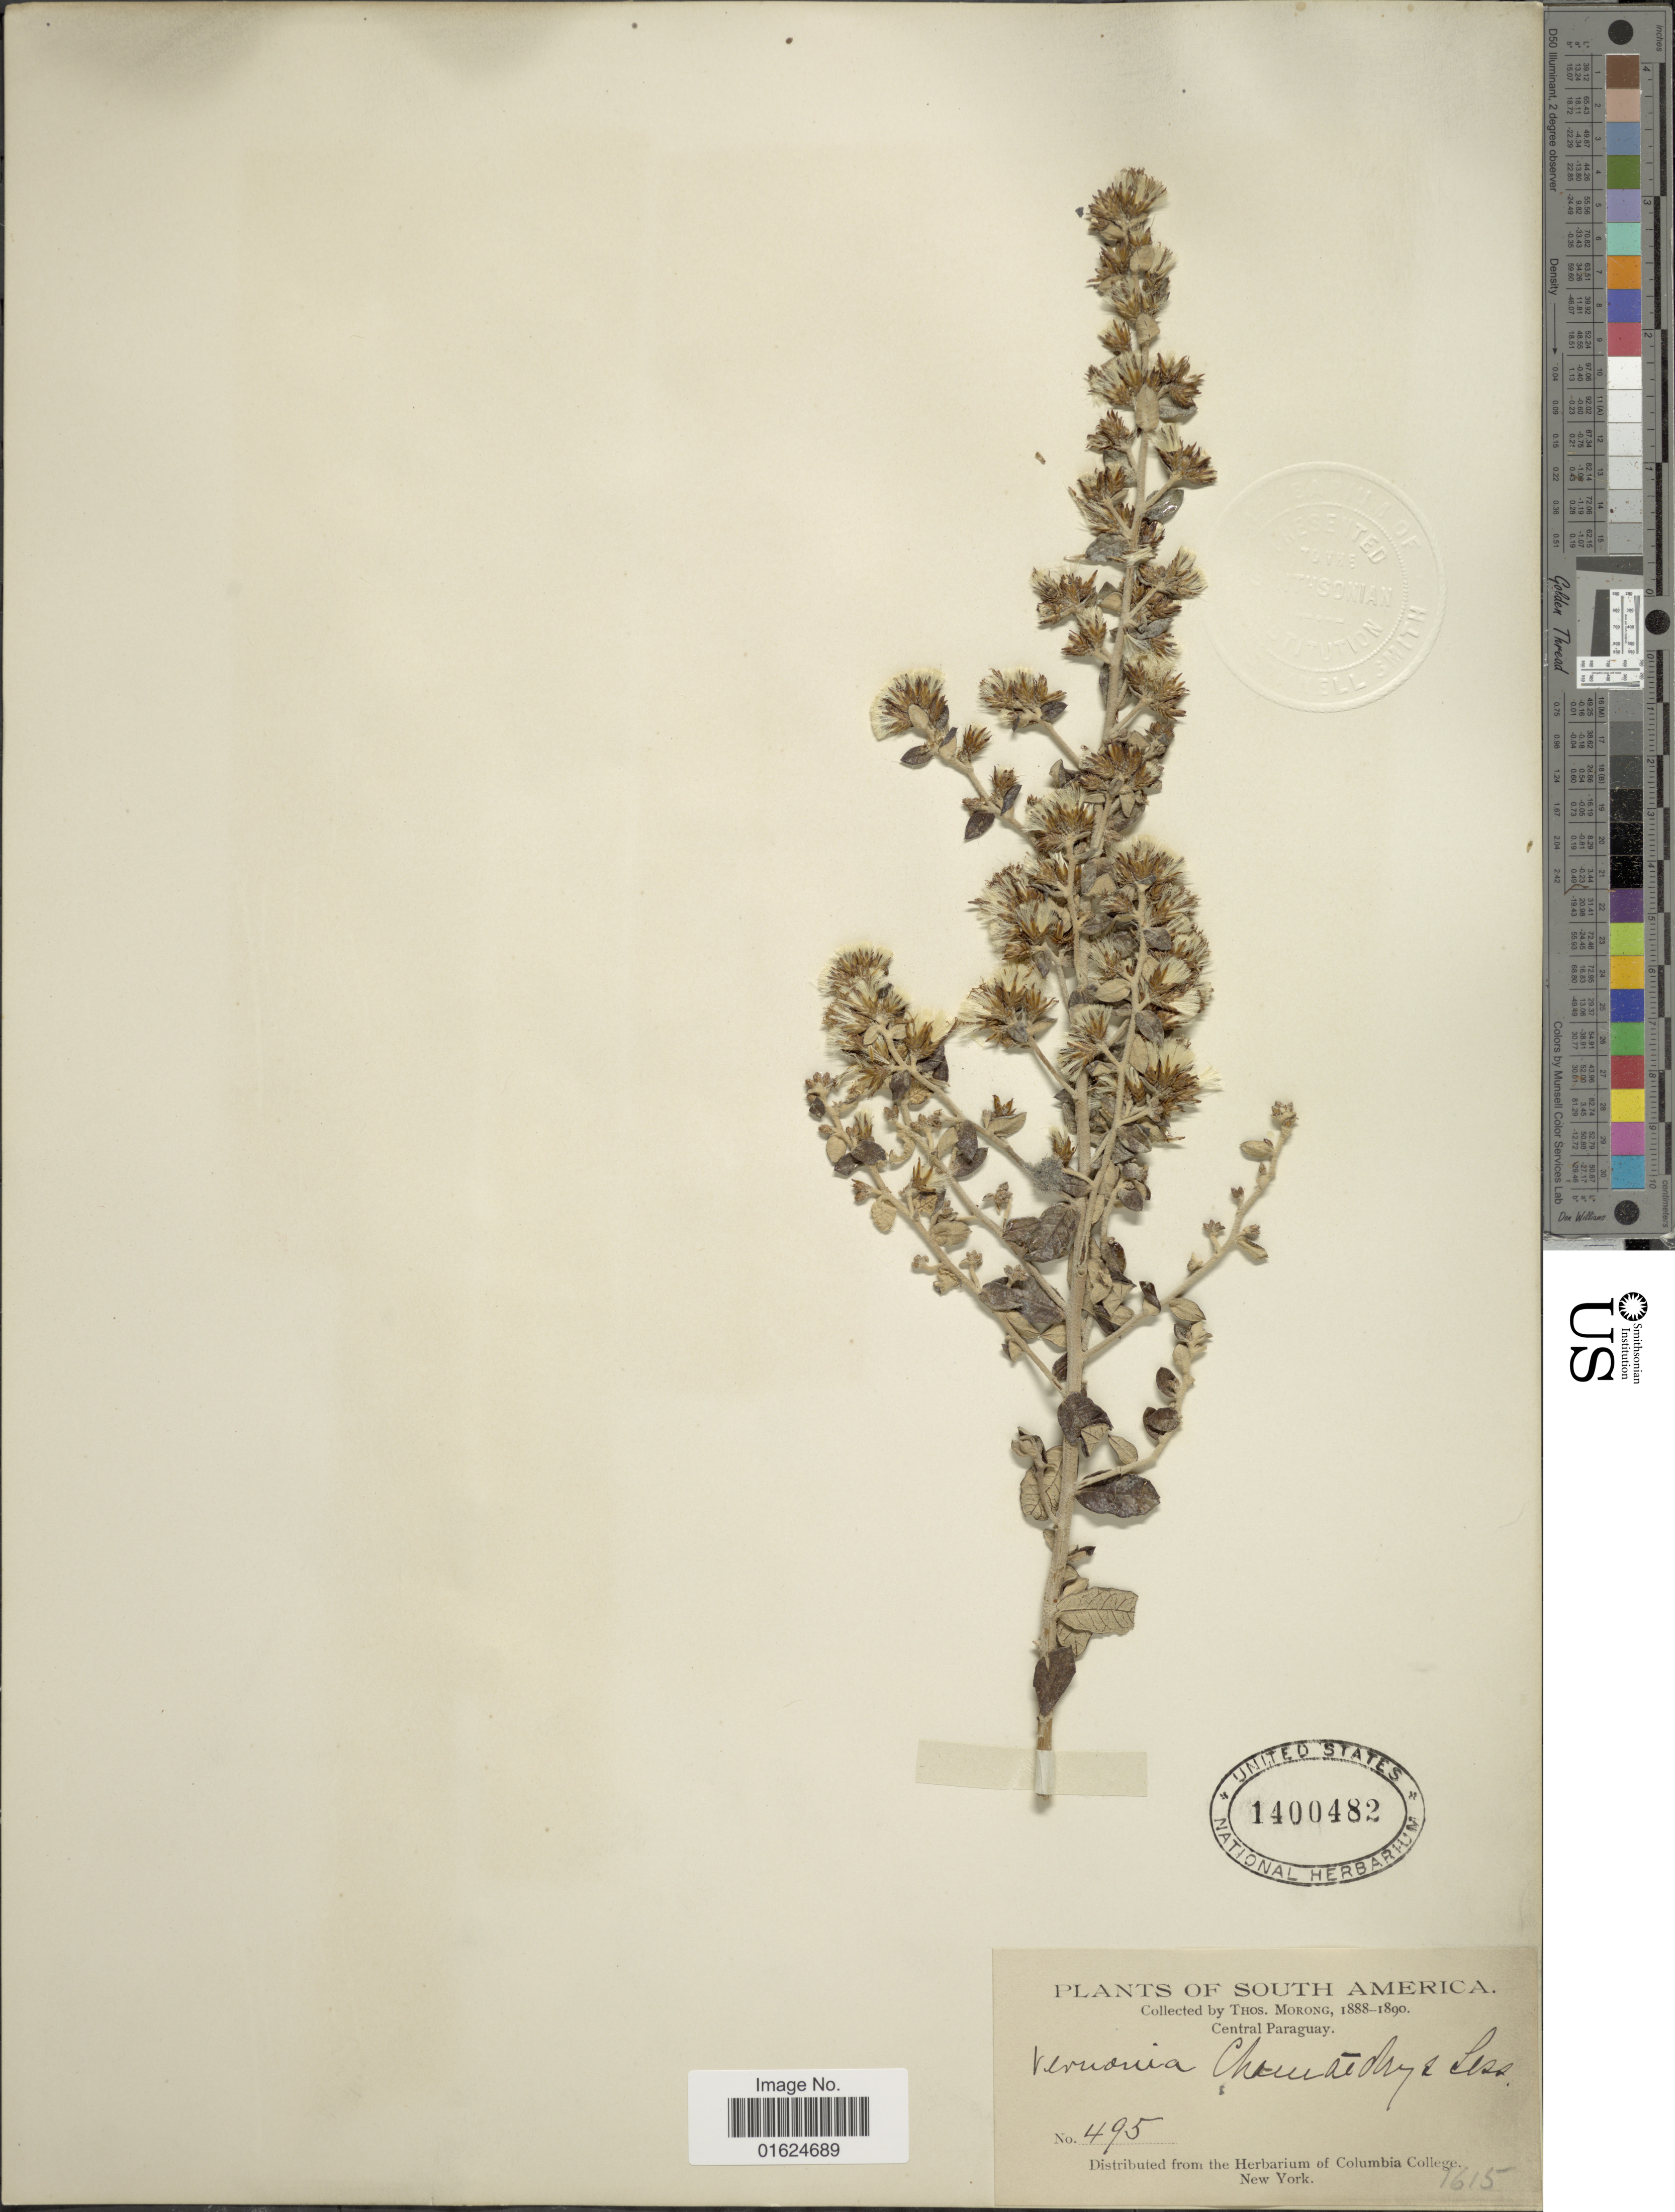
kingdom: Plantae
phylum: Tracheophyta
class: Magnoliopsida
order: Asterales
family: Asteraceae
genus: Vernonanthura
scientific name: Vernonanthura chamaedrys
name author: (Less.) H. Rob.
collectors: T. Morong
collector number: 492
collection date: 1888/1890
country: Paraguay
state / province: Central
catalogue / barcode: US 1400482